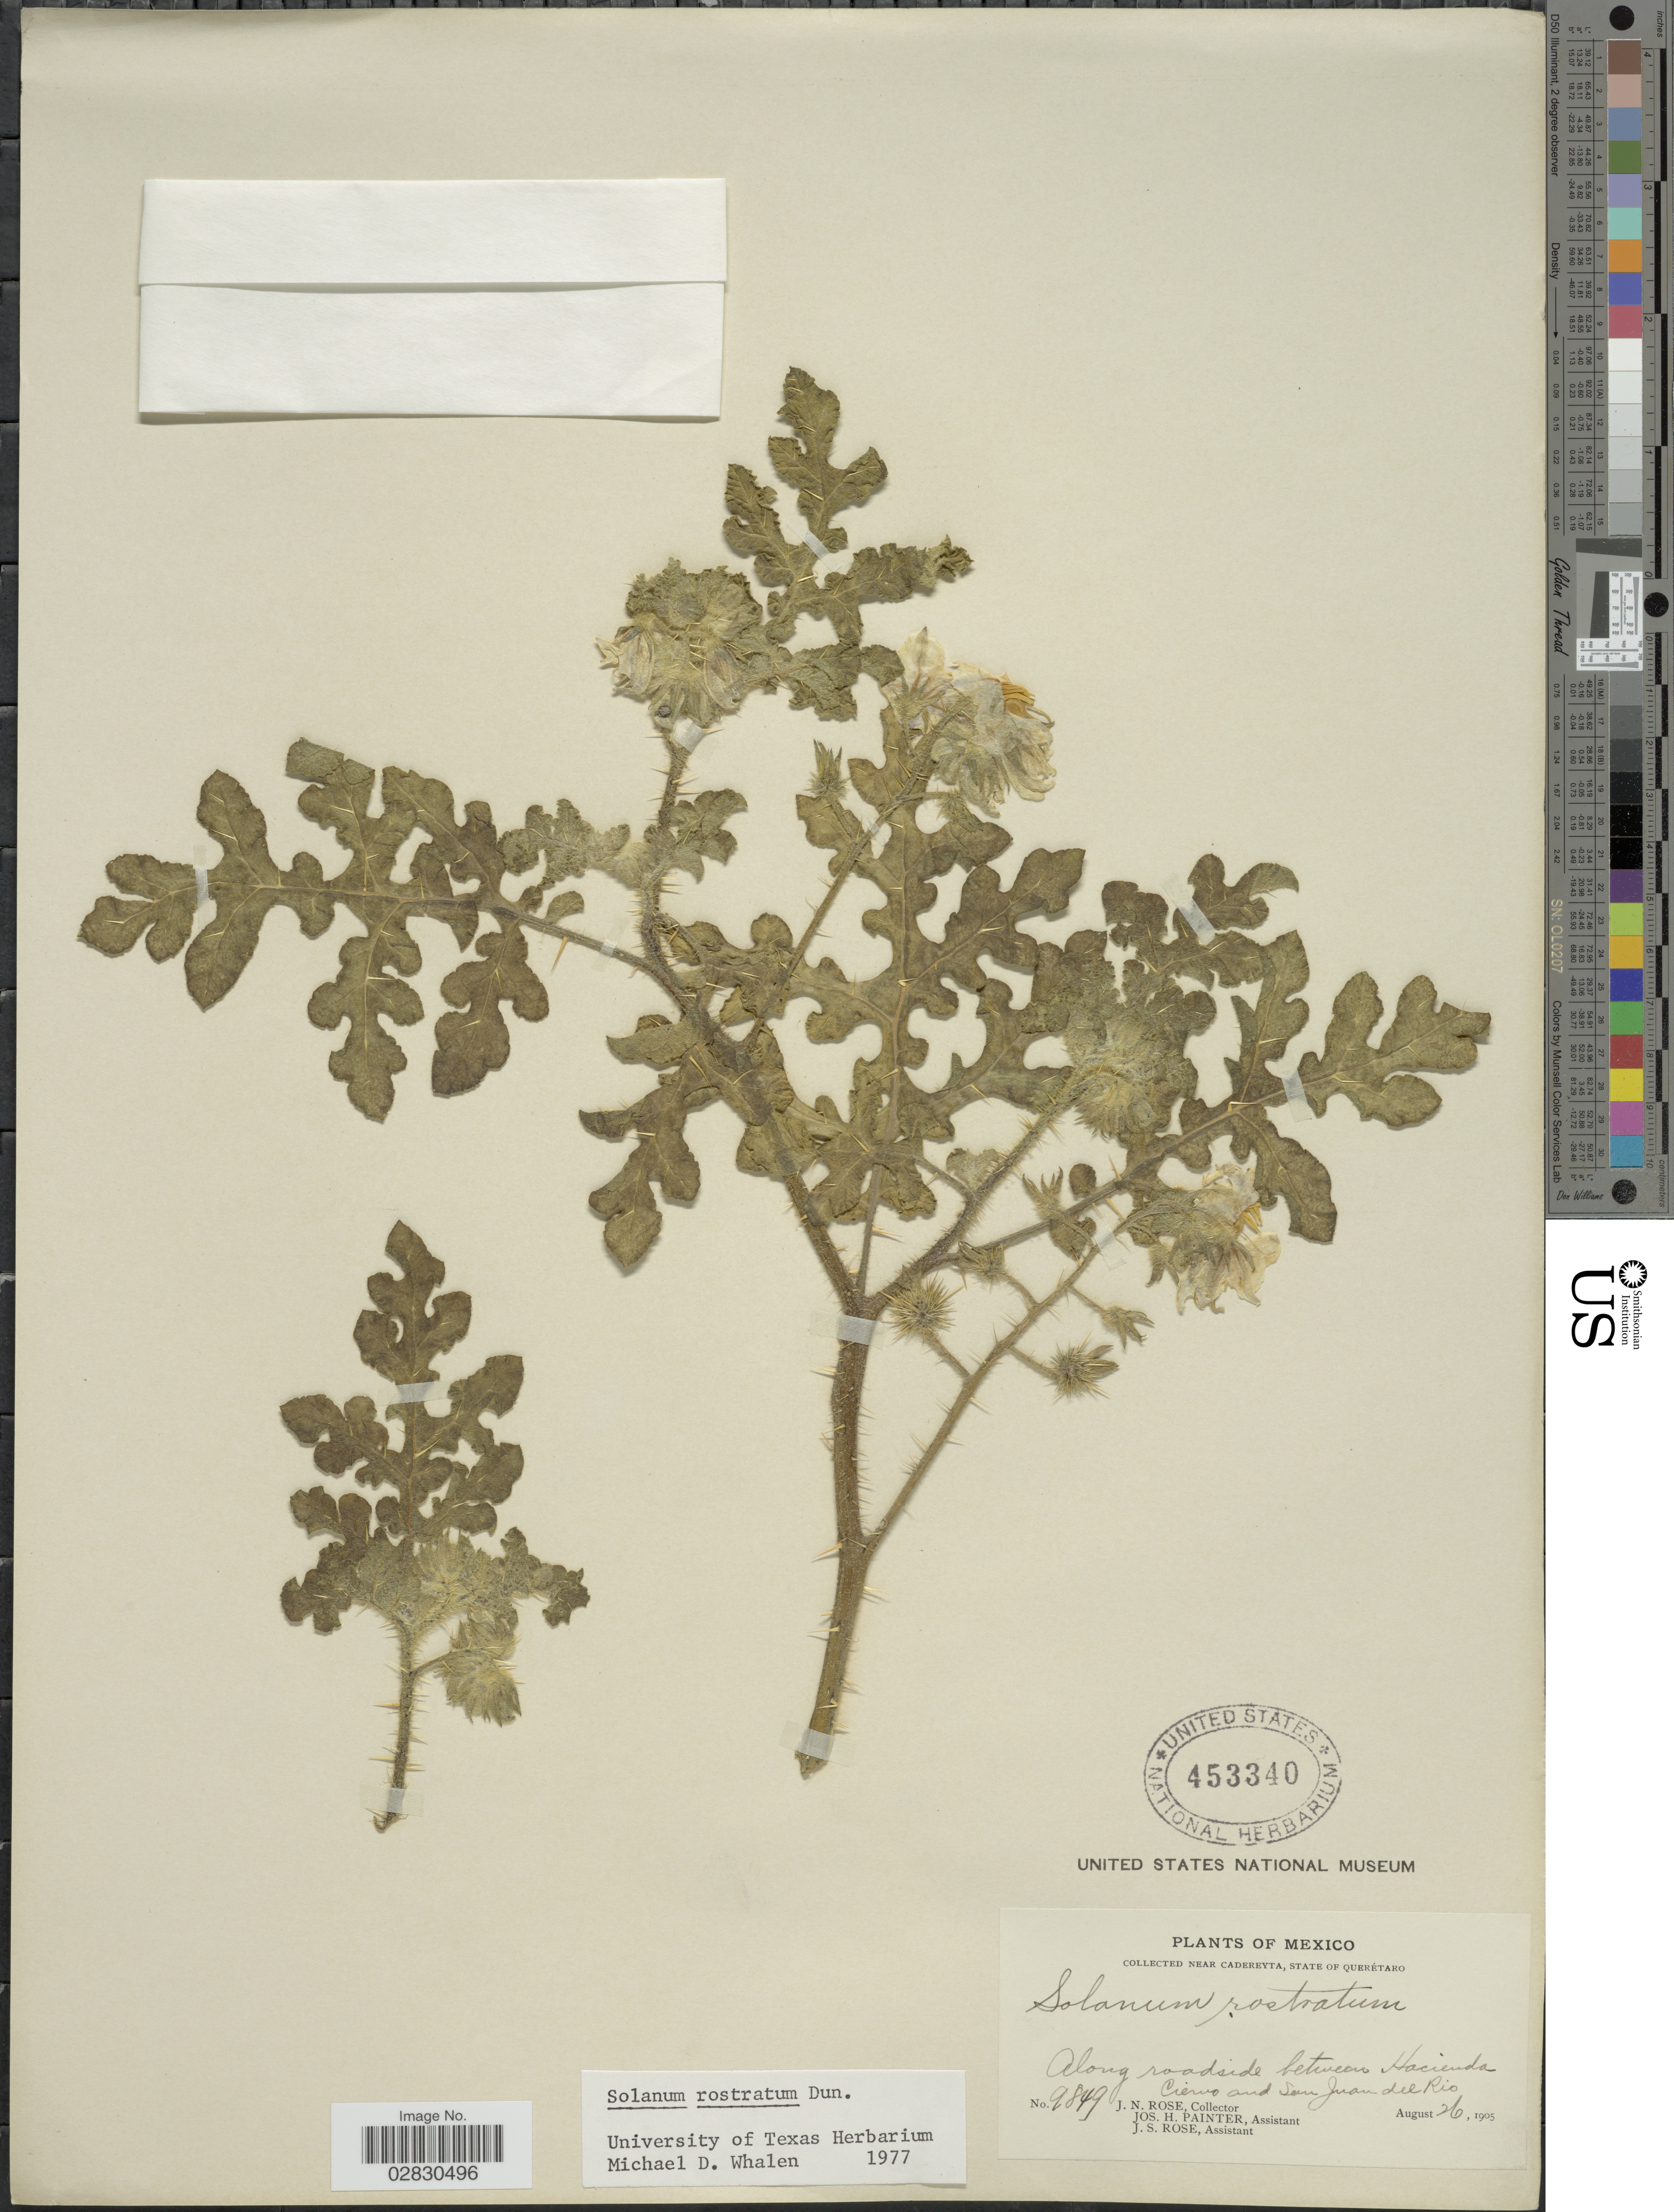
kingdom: Plantae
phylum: Tracheophyta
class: Magnoliopsida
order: Solanales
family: Solanaceae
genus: Solanum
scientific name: Solanum rostratum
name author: Dunal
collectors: J. N. Rose, J. H. Painter & J. S. Rose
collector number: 9849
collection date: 1905-08-26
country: Mexico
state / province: Querétaro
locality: Near Cadereyta. Along roadside between Hacienda Ciervo and San Juan del Rio.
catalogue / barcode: US 453340